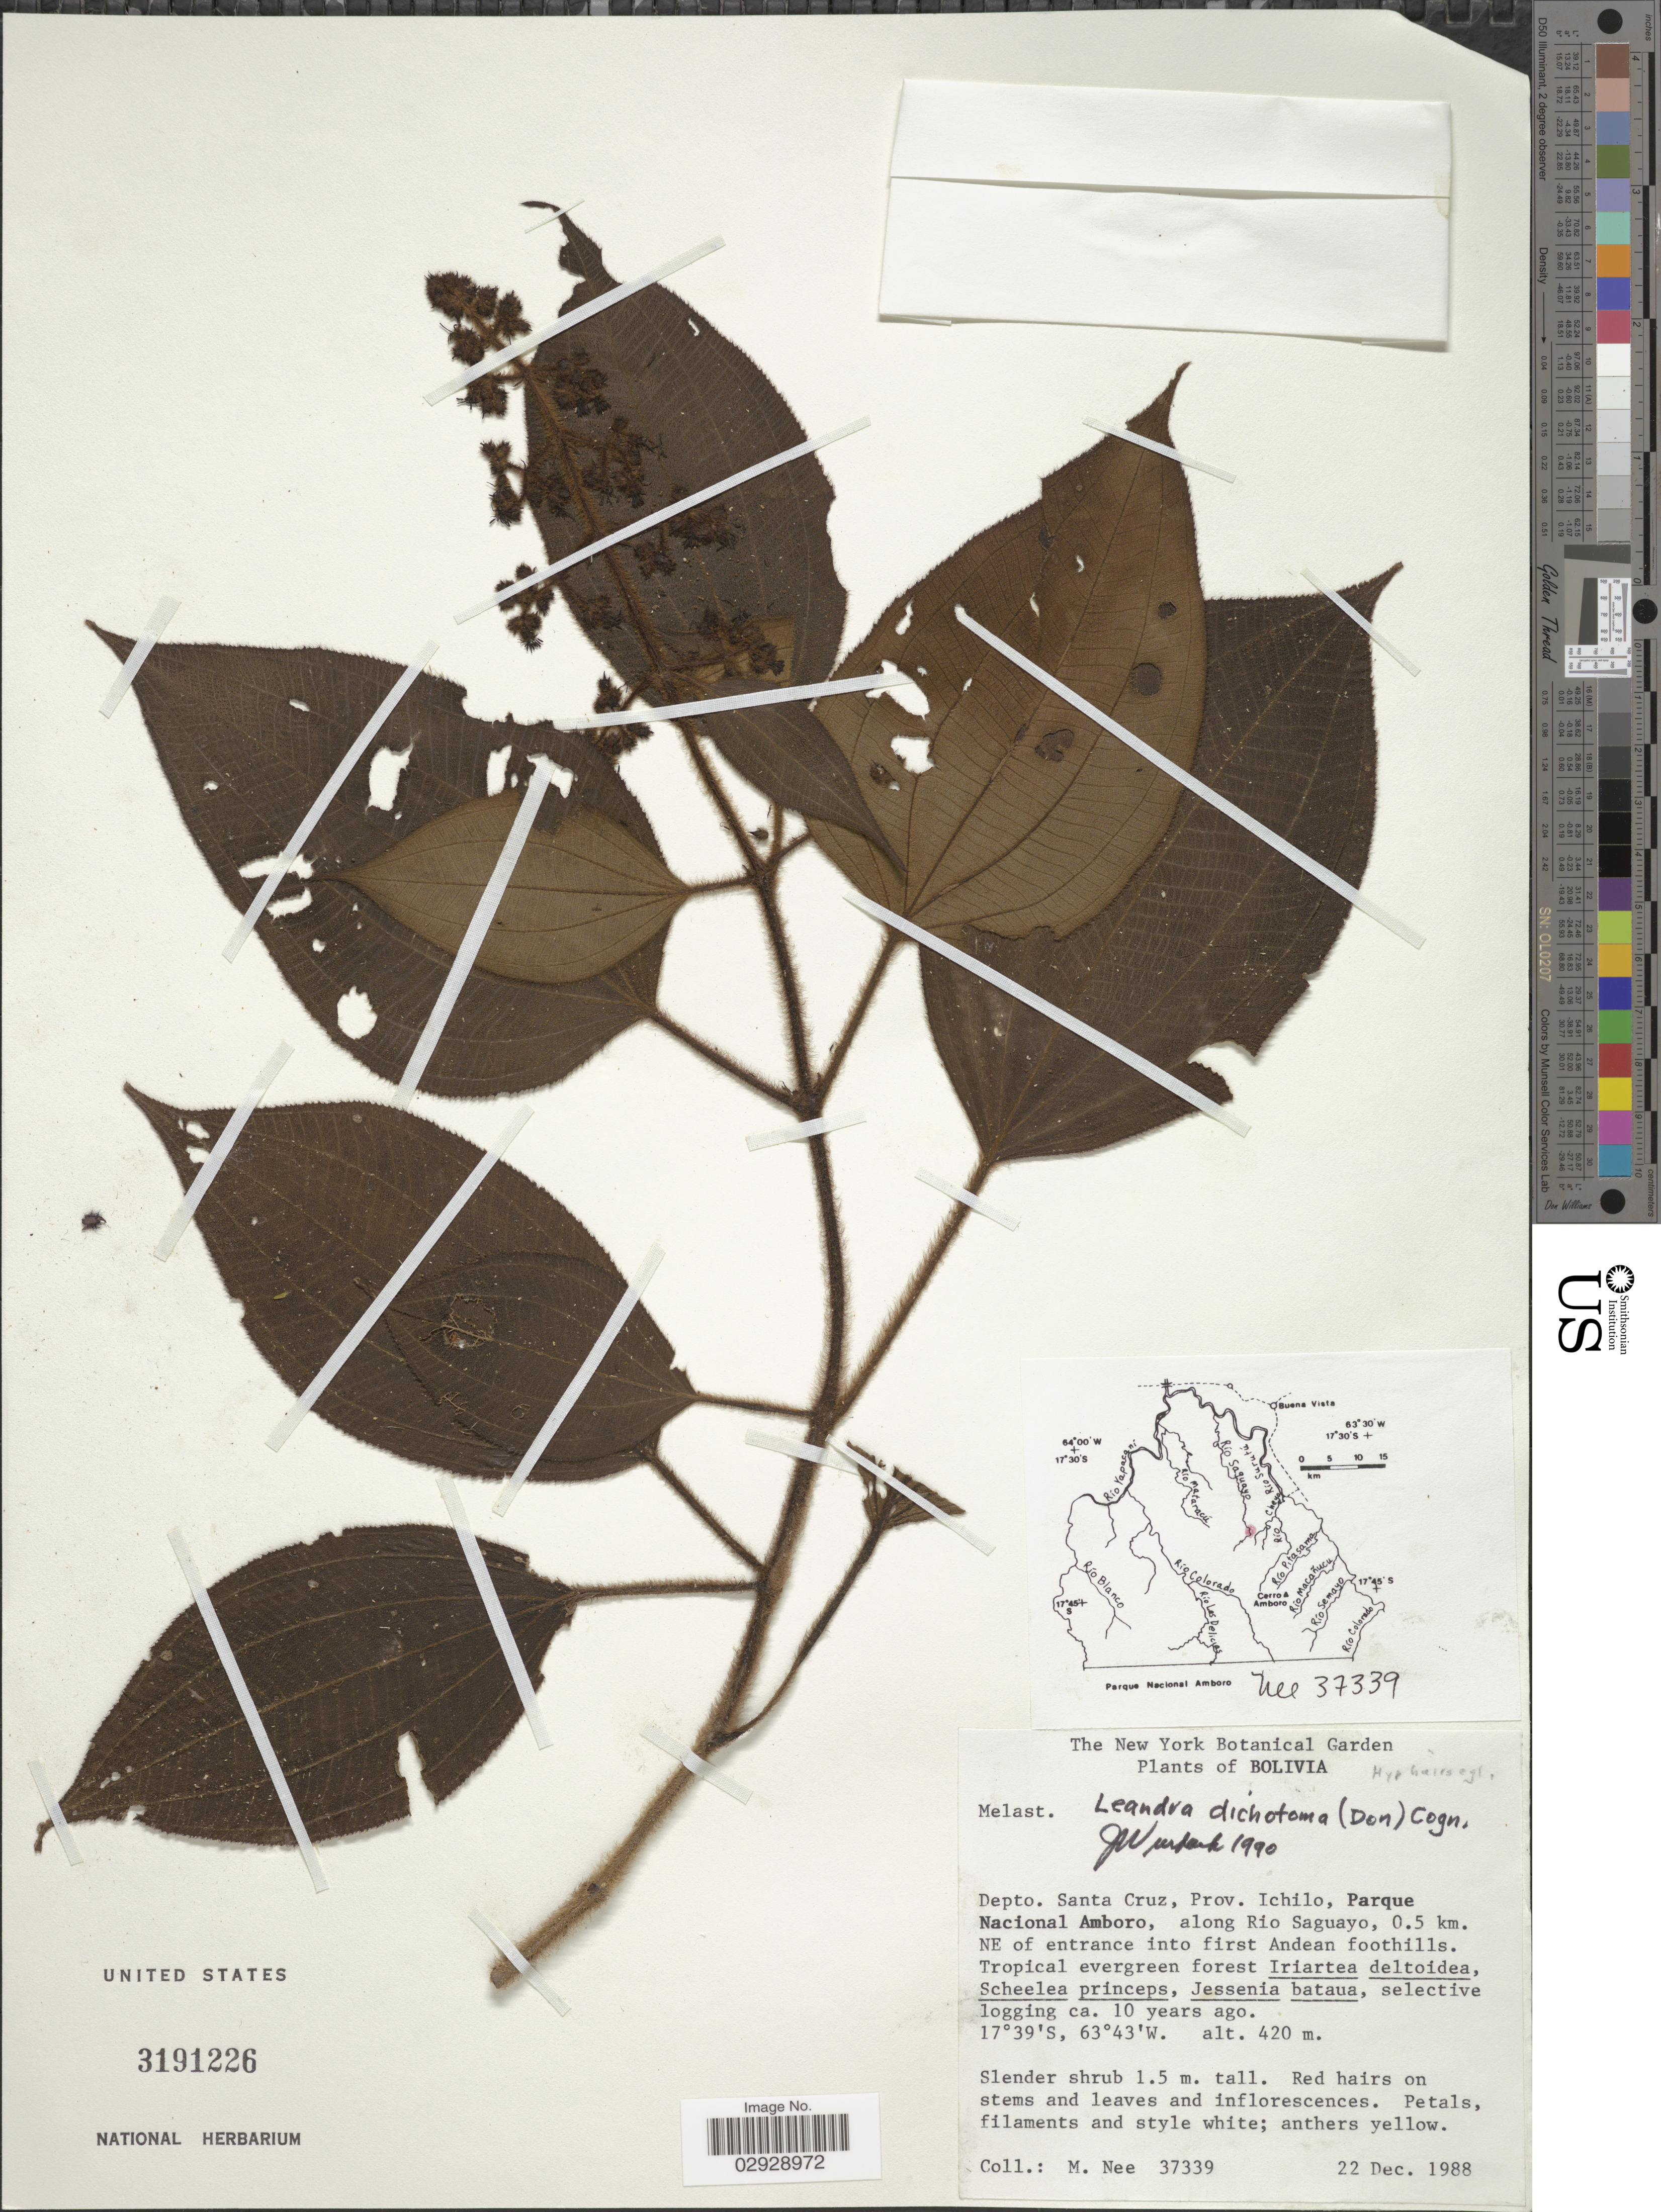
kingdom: Plantae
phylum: Tracheophyta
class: Magnoliopsida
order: Myrtales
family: Melastomataceae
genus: Leandra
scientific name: Leandra dichotoma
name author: (D. Don) Cogn.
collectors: M. Nee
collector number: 37339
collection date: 1988-12-22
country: Bolivia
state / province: Santa Cruz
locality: Depto. Santa Cruz, Prov. Ichilo, Parque Nacional Amboro, along Roio Saguayo, 0.5 km. NE of entrance into first Andean foothills.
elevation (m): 420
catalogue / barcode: US 3191226